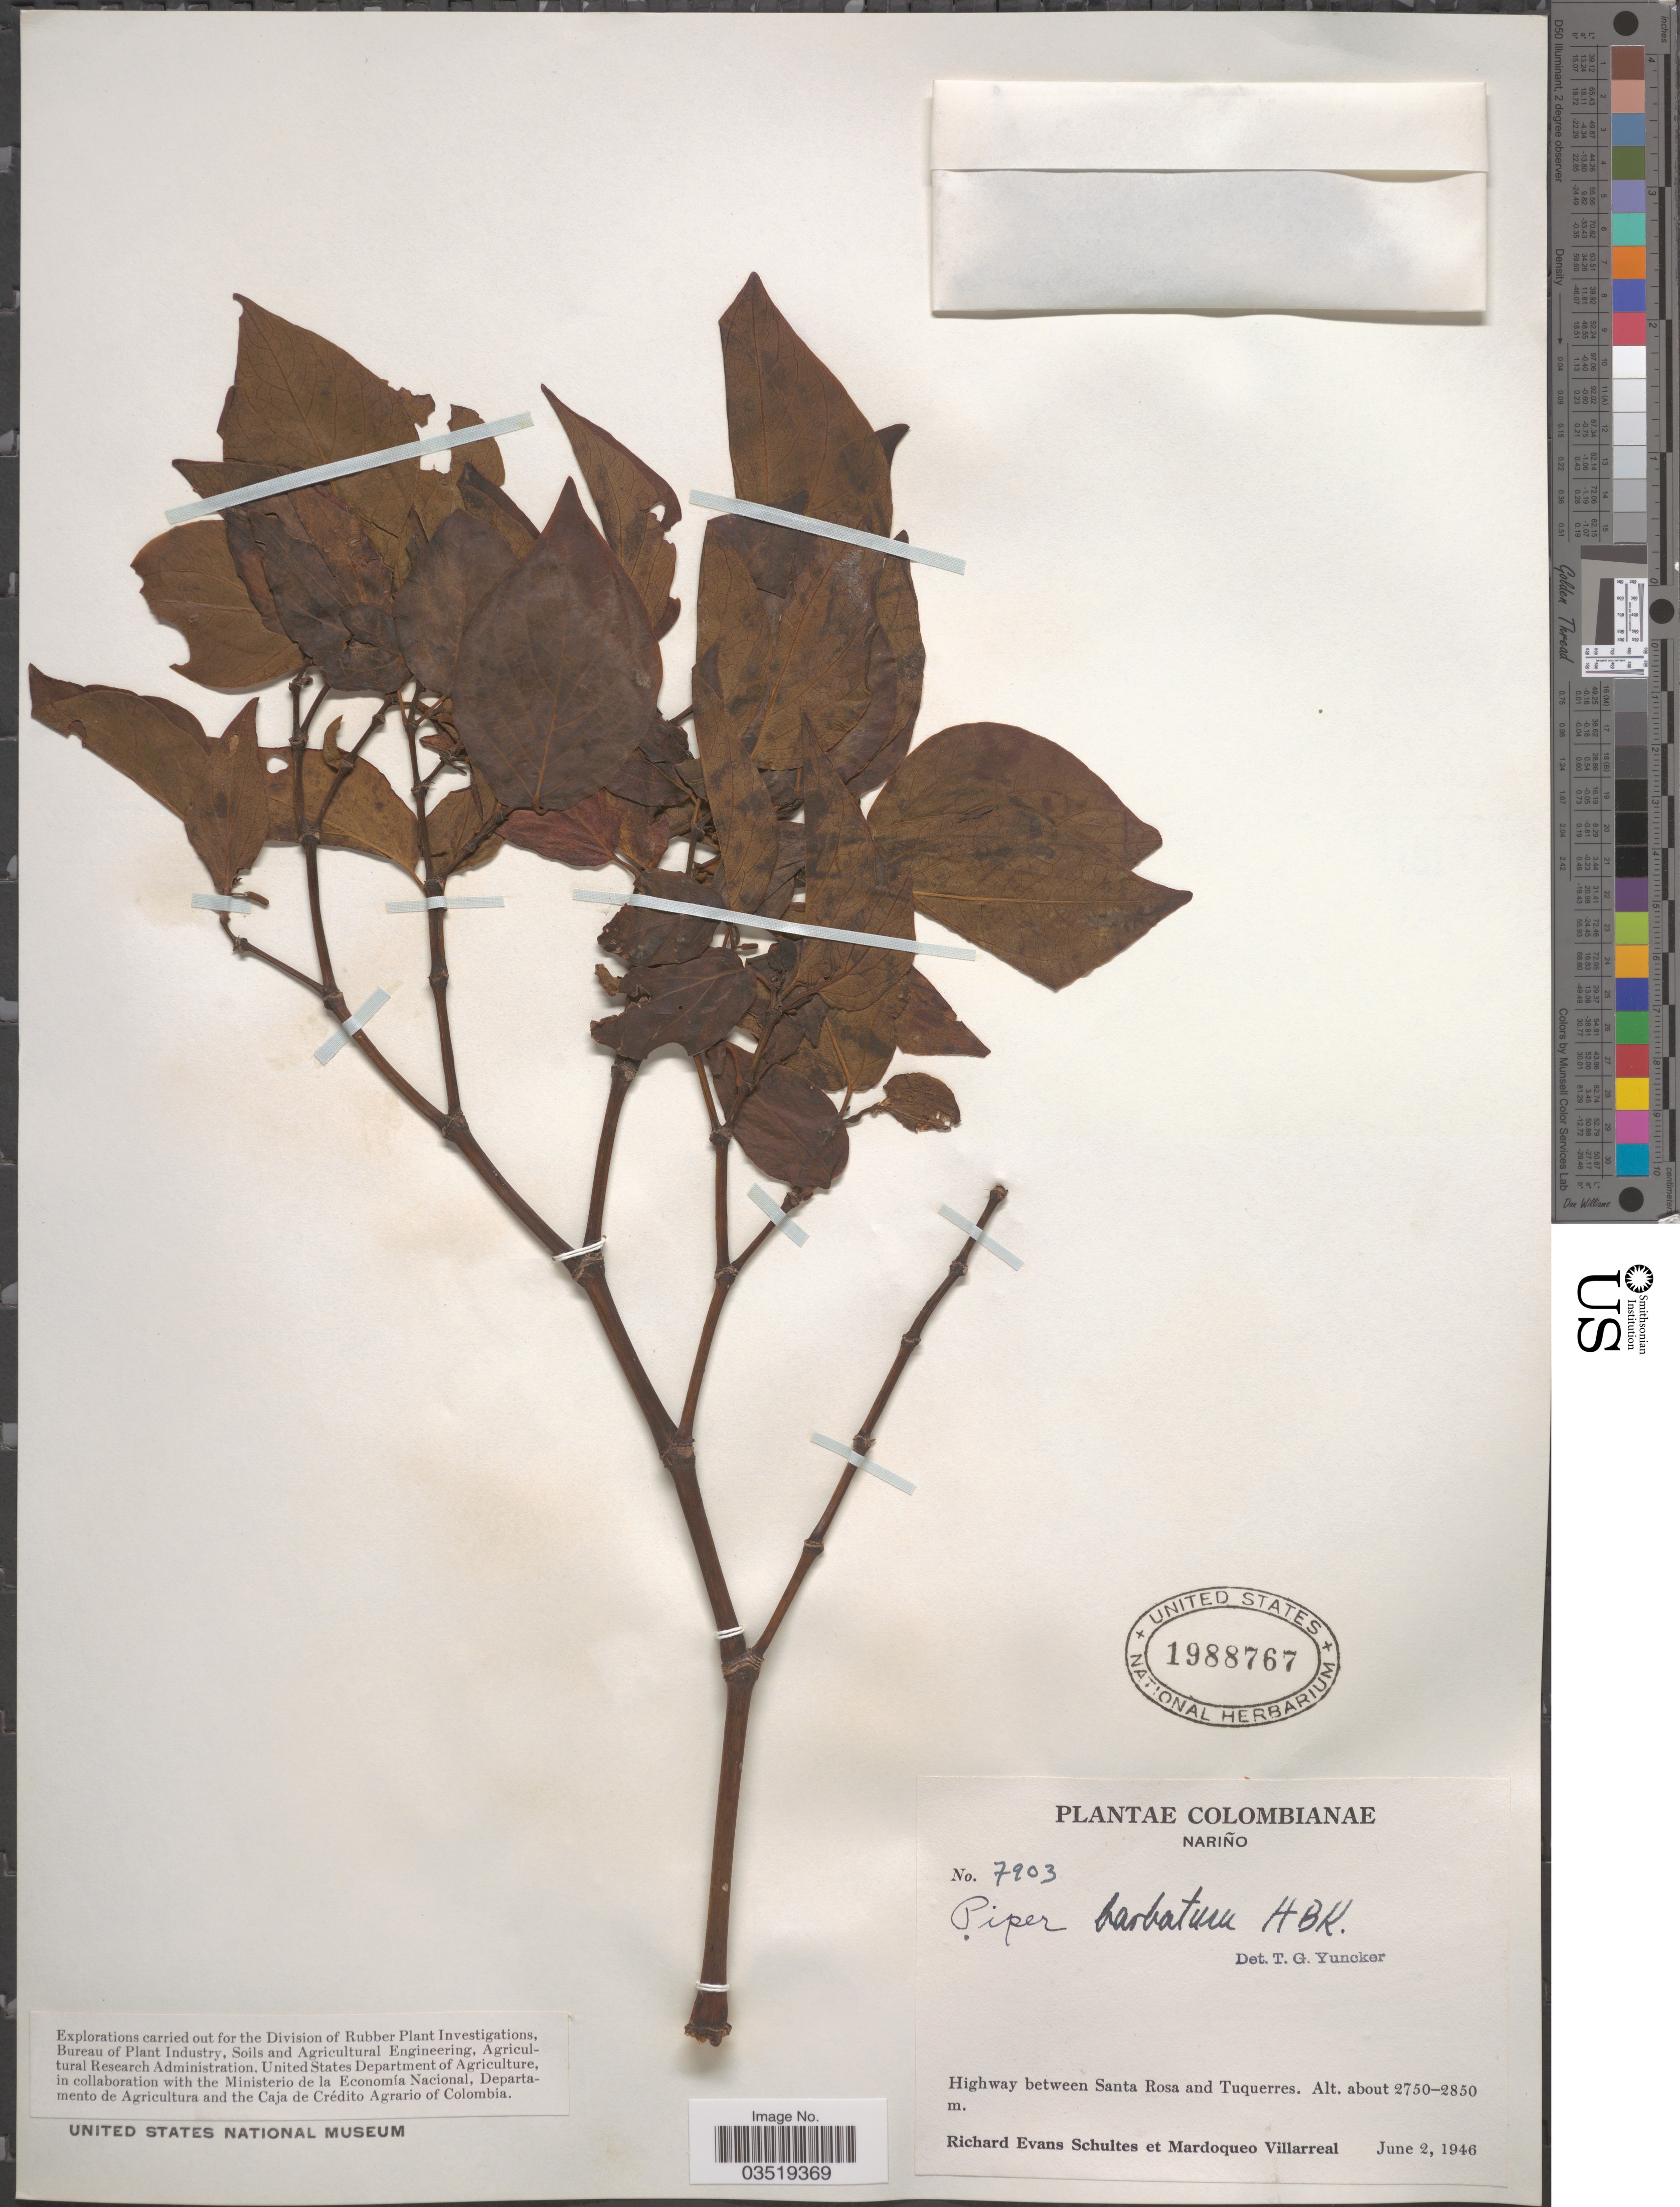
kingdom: Plantae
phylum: Tracheophyta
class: Magnoliopsida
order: Piperales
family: Piperaceae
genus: Piper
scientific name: Piper barbatum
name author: C. DC.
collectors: R. E. Schultes & M. Villarreal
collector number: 7903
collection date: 1946-06-02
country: Colombia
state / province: Nariño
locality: Highway between Santa Rosa and Tuquerres.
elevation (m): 2750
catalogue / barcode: US 1988767